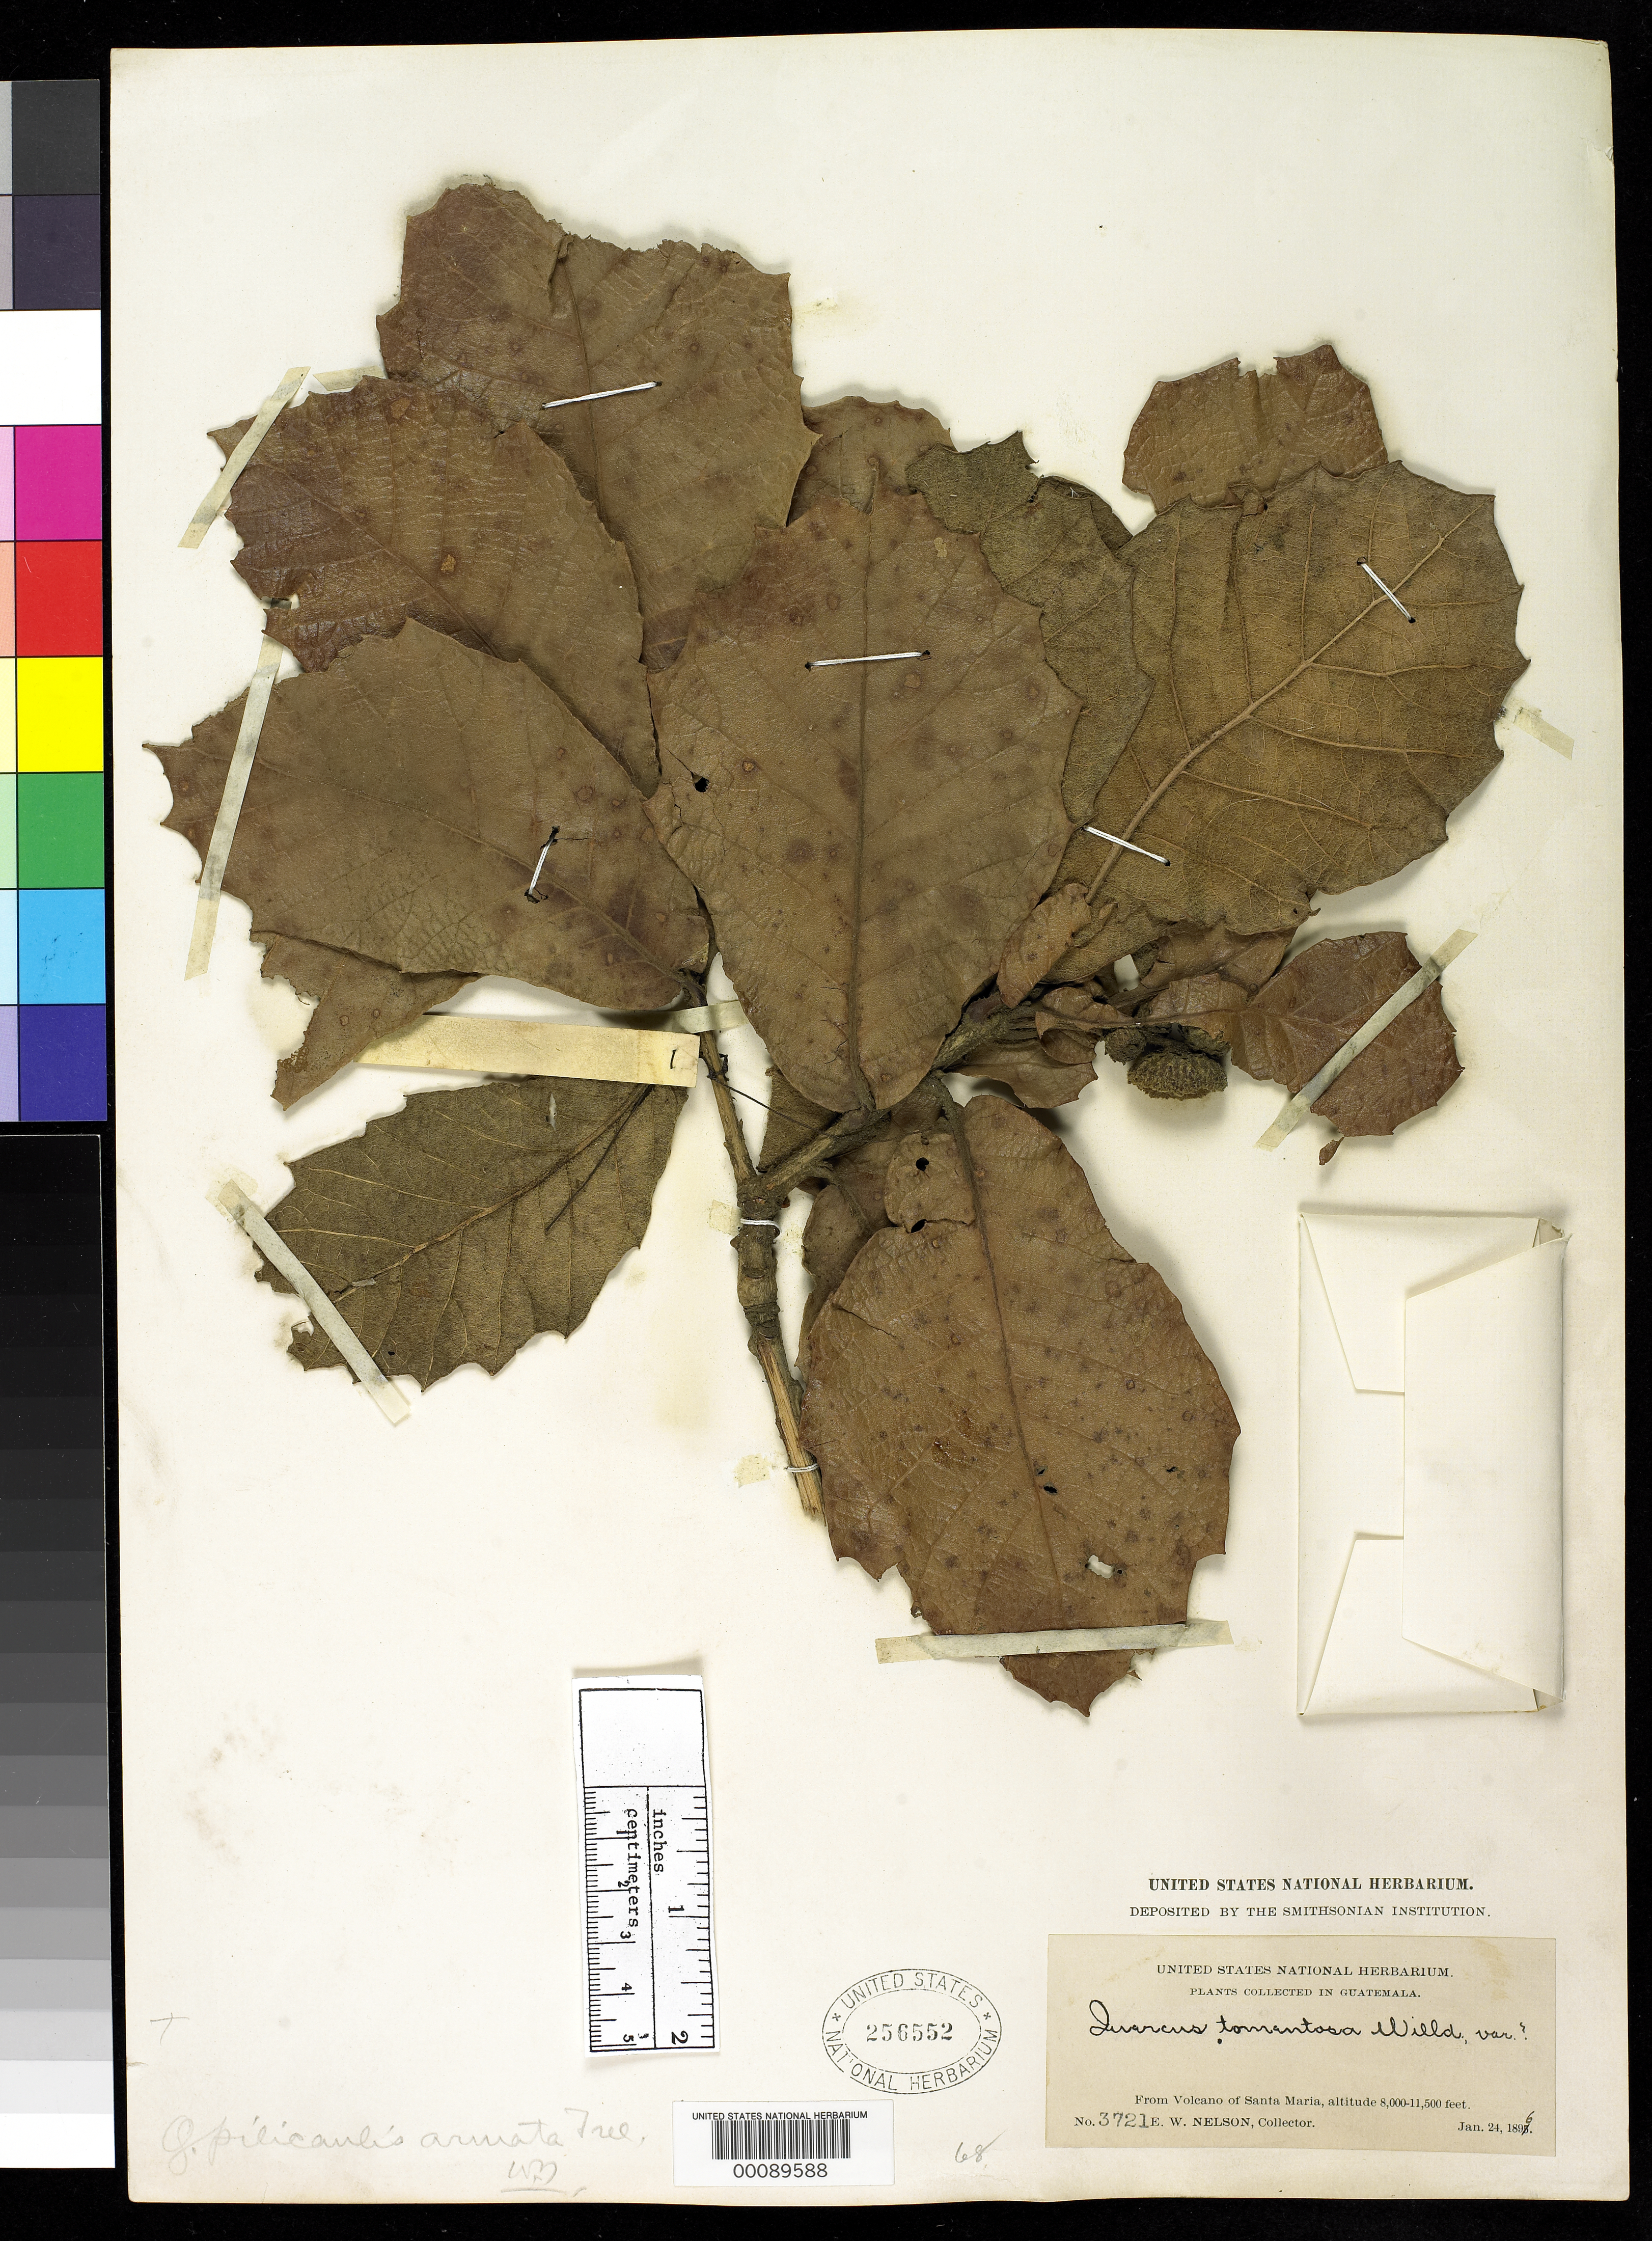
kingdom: Plantae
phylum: Tracheophyta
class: Magnoliopsida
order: Fagales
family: Fagaceae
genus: Quercus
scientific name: Quercus pilicaulis f. armata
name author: Trel.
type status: Isosyntype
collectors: E. W. Nelson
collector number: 3721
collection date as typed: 24 Jan 1896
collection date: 1896-01-24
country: Guatemala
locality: Volcano of Santa Maria.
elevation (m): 2438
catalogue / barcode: US 256552